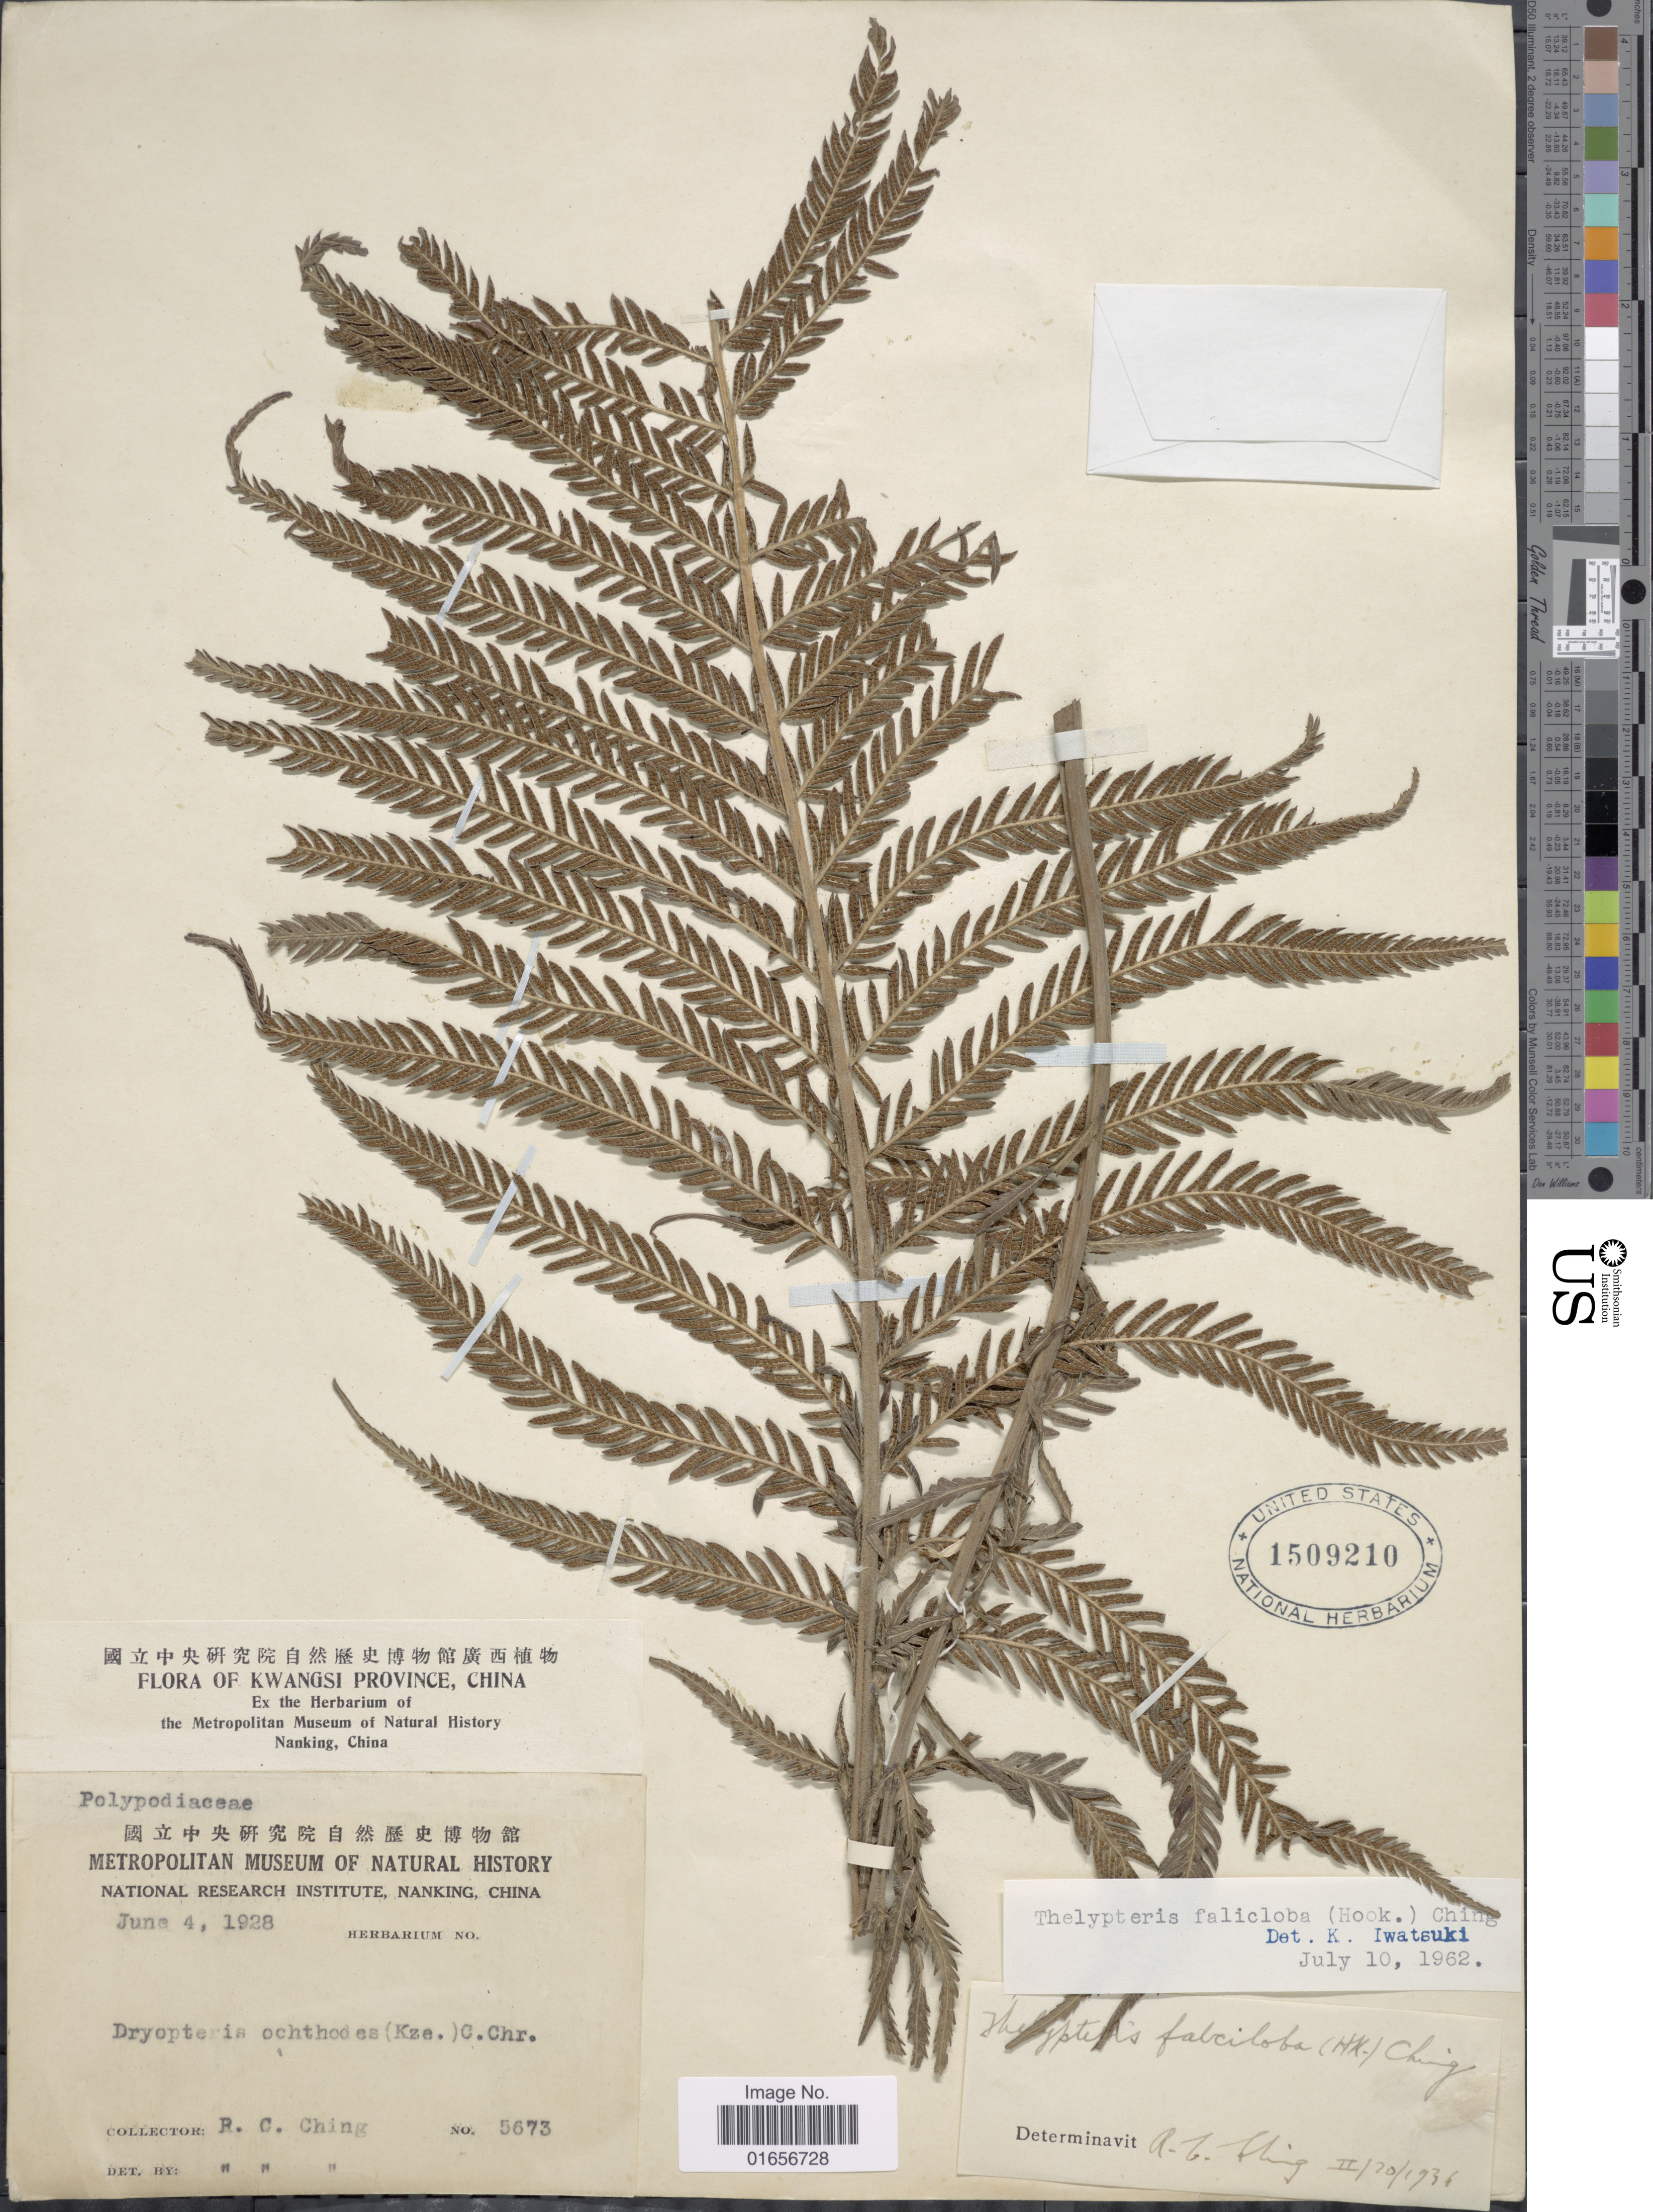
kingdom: Plantae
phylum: Tracheophyta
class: Polypodiopsida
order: Polypodiales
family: Thelypteridaceae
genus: Pseudocyclosorus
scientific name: Pseudocyclosorus falcilobus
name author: (Hook.) Ching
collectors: R. C. Ching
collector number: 5673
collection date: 1928-06-04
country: China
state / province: Guangxi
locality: Kwangsi Province, China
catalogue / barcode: US 1509210